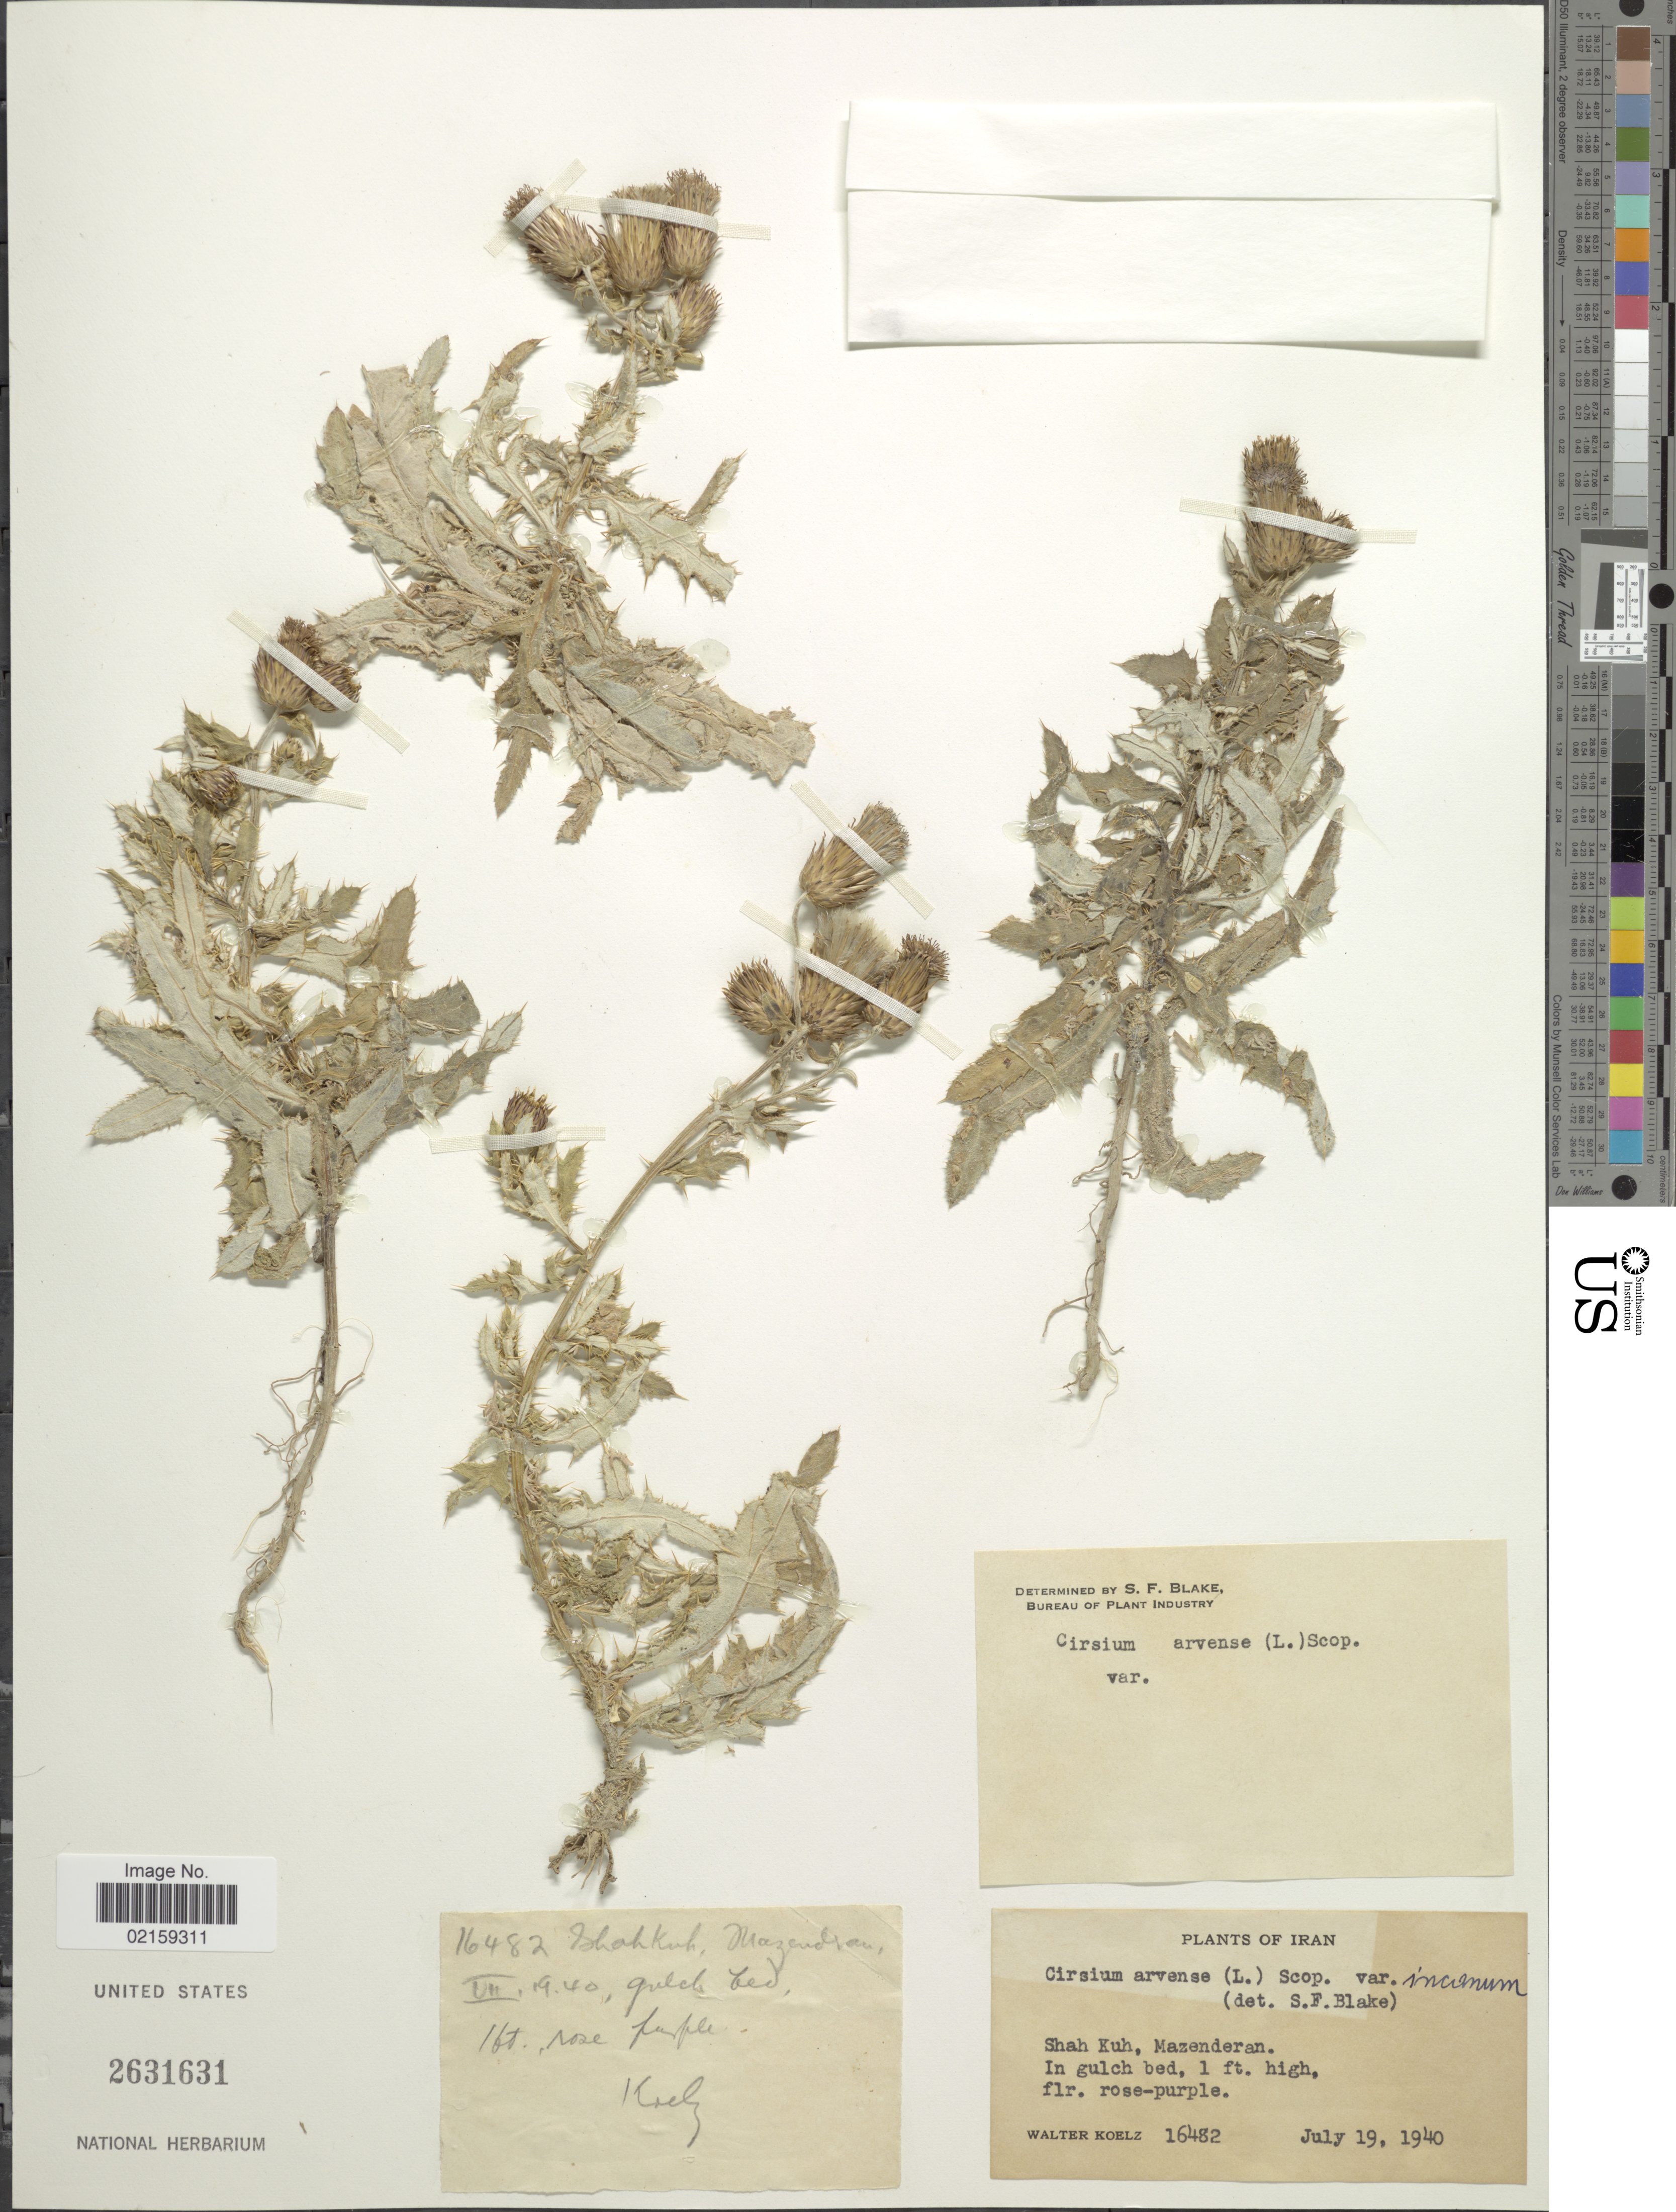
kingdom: Plantae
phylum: Tracheophyta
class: Magnoliopsida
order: Asterales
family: Asteraceae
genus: Cirsium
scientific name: Cirsium arvense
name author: (L.) Scop.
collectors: W. N. Koelz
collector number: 16482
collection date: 1940-07-19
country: Iran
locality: Sha Kuh, Mazenderan.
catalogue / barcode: US 2631631